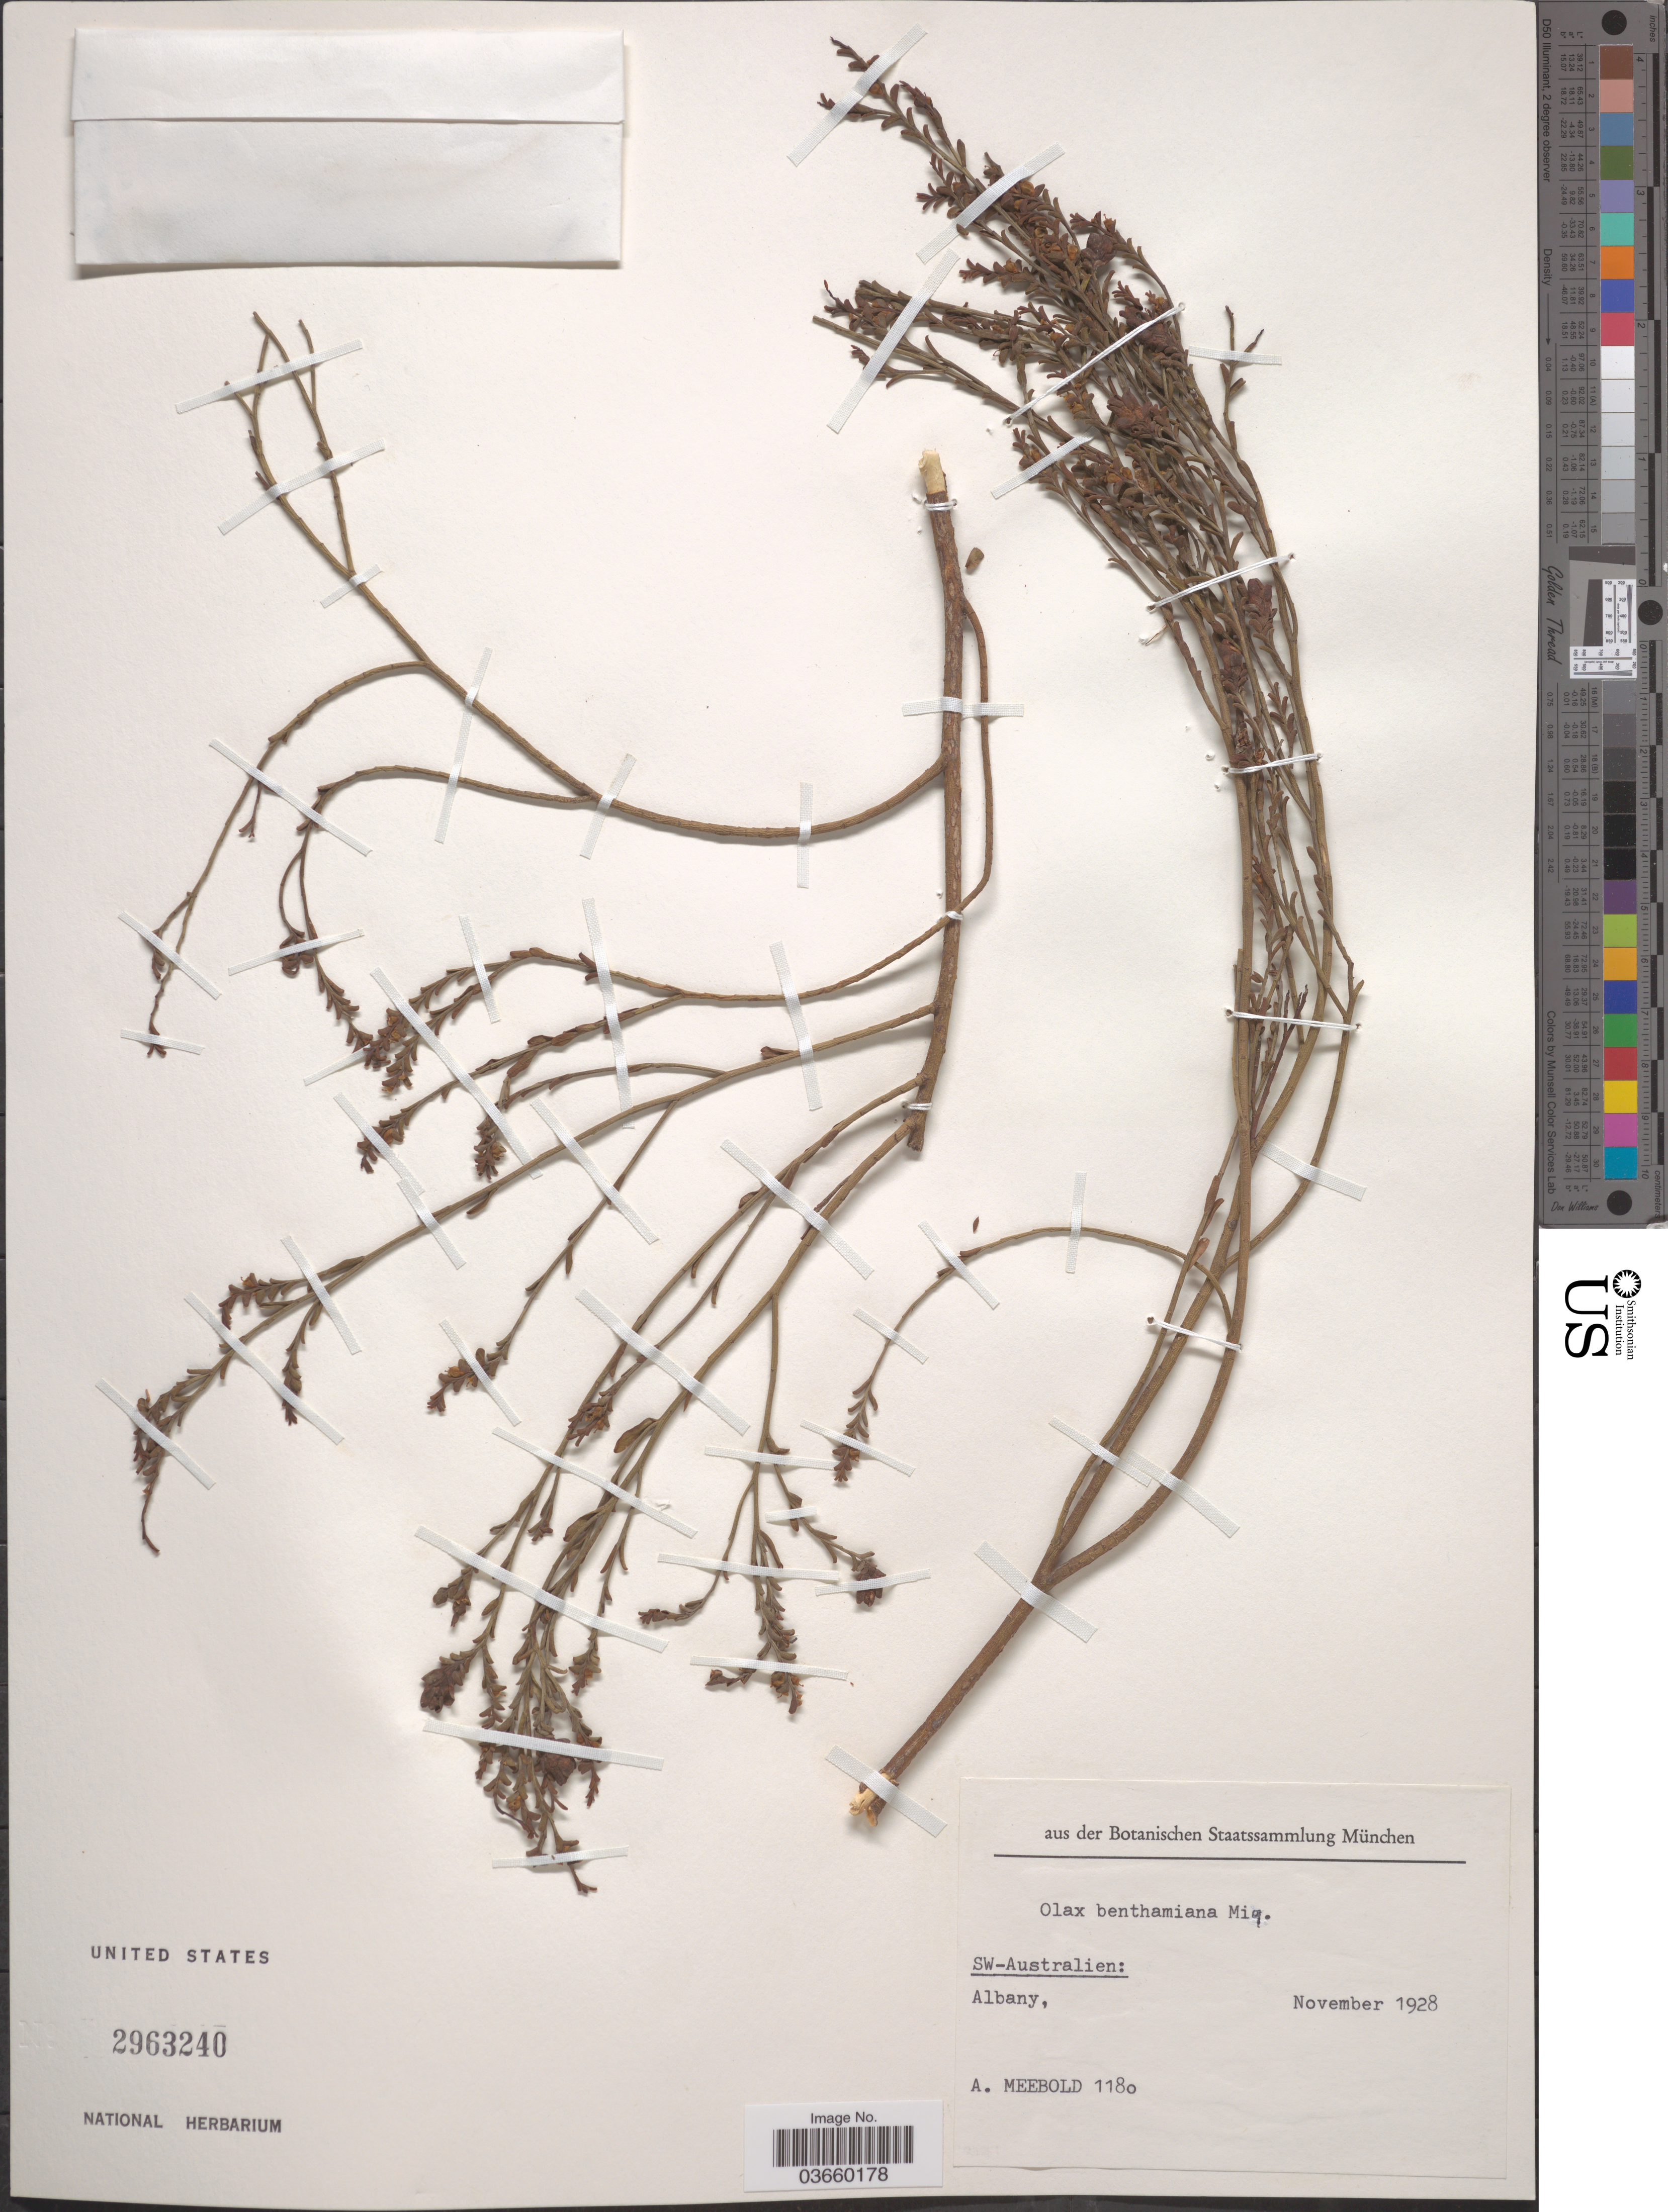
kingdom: Plantae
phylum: Tracheophyta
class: Magnoliopsida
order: Santalales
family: Olacaceae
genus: Olax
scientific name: Olax benthamiana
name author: Miq.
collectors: A. Meebold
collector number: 1180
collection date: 1928-11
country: Australia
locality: SW-Australien: Albany.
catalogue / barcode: US 2963240